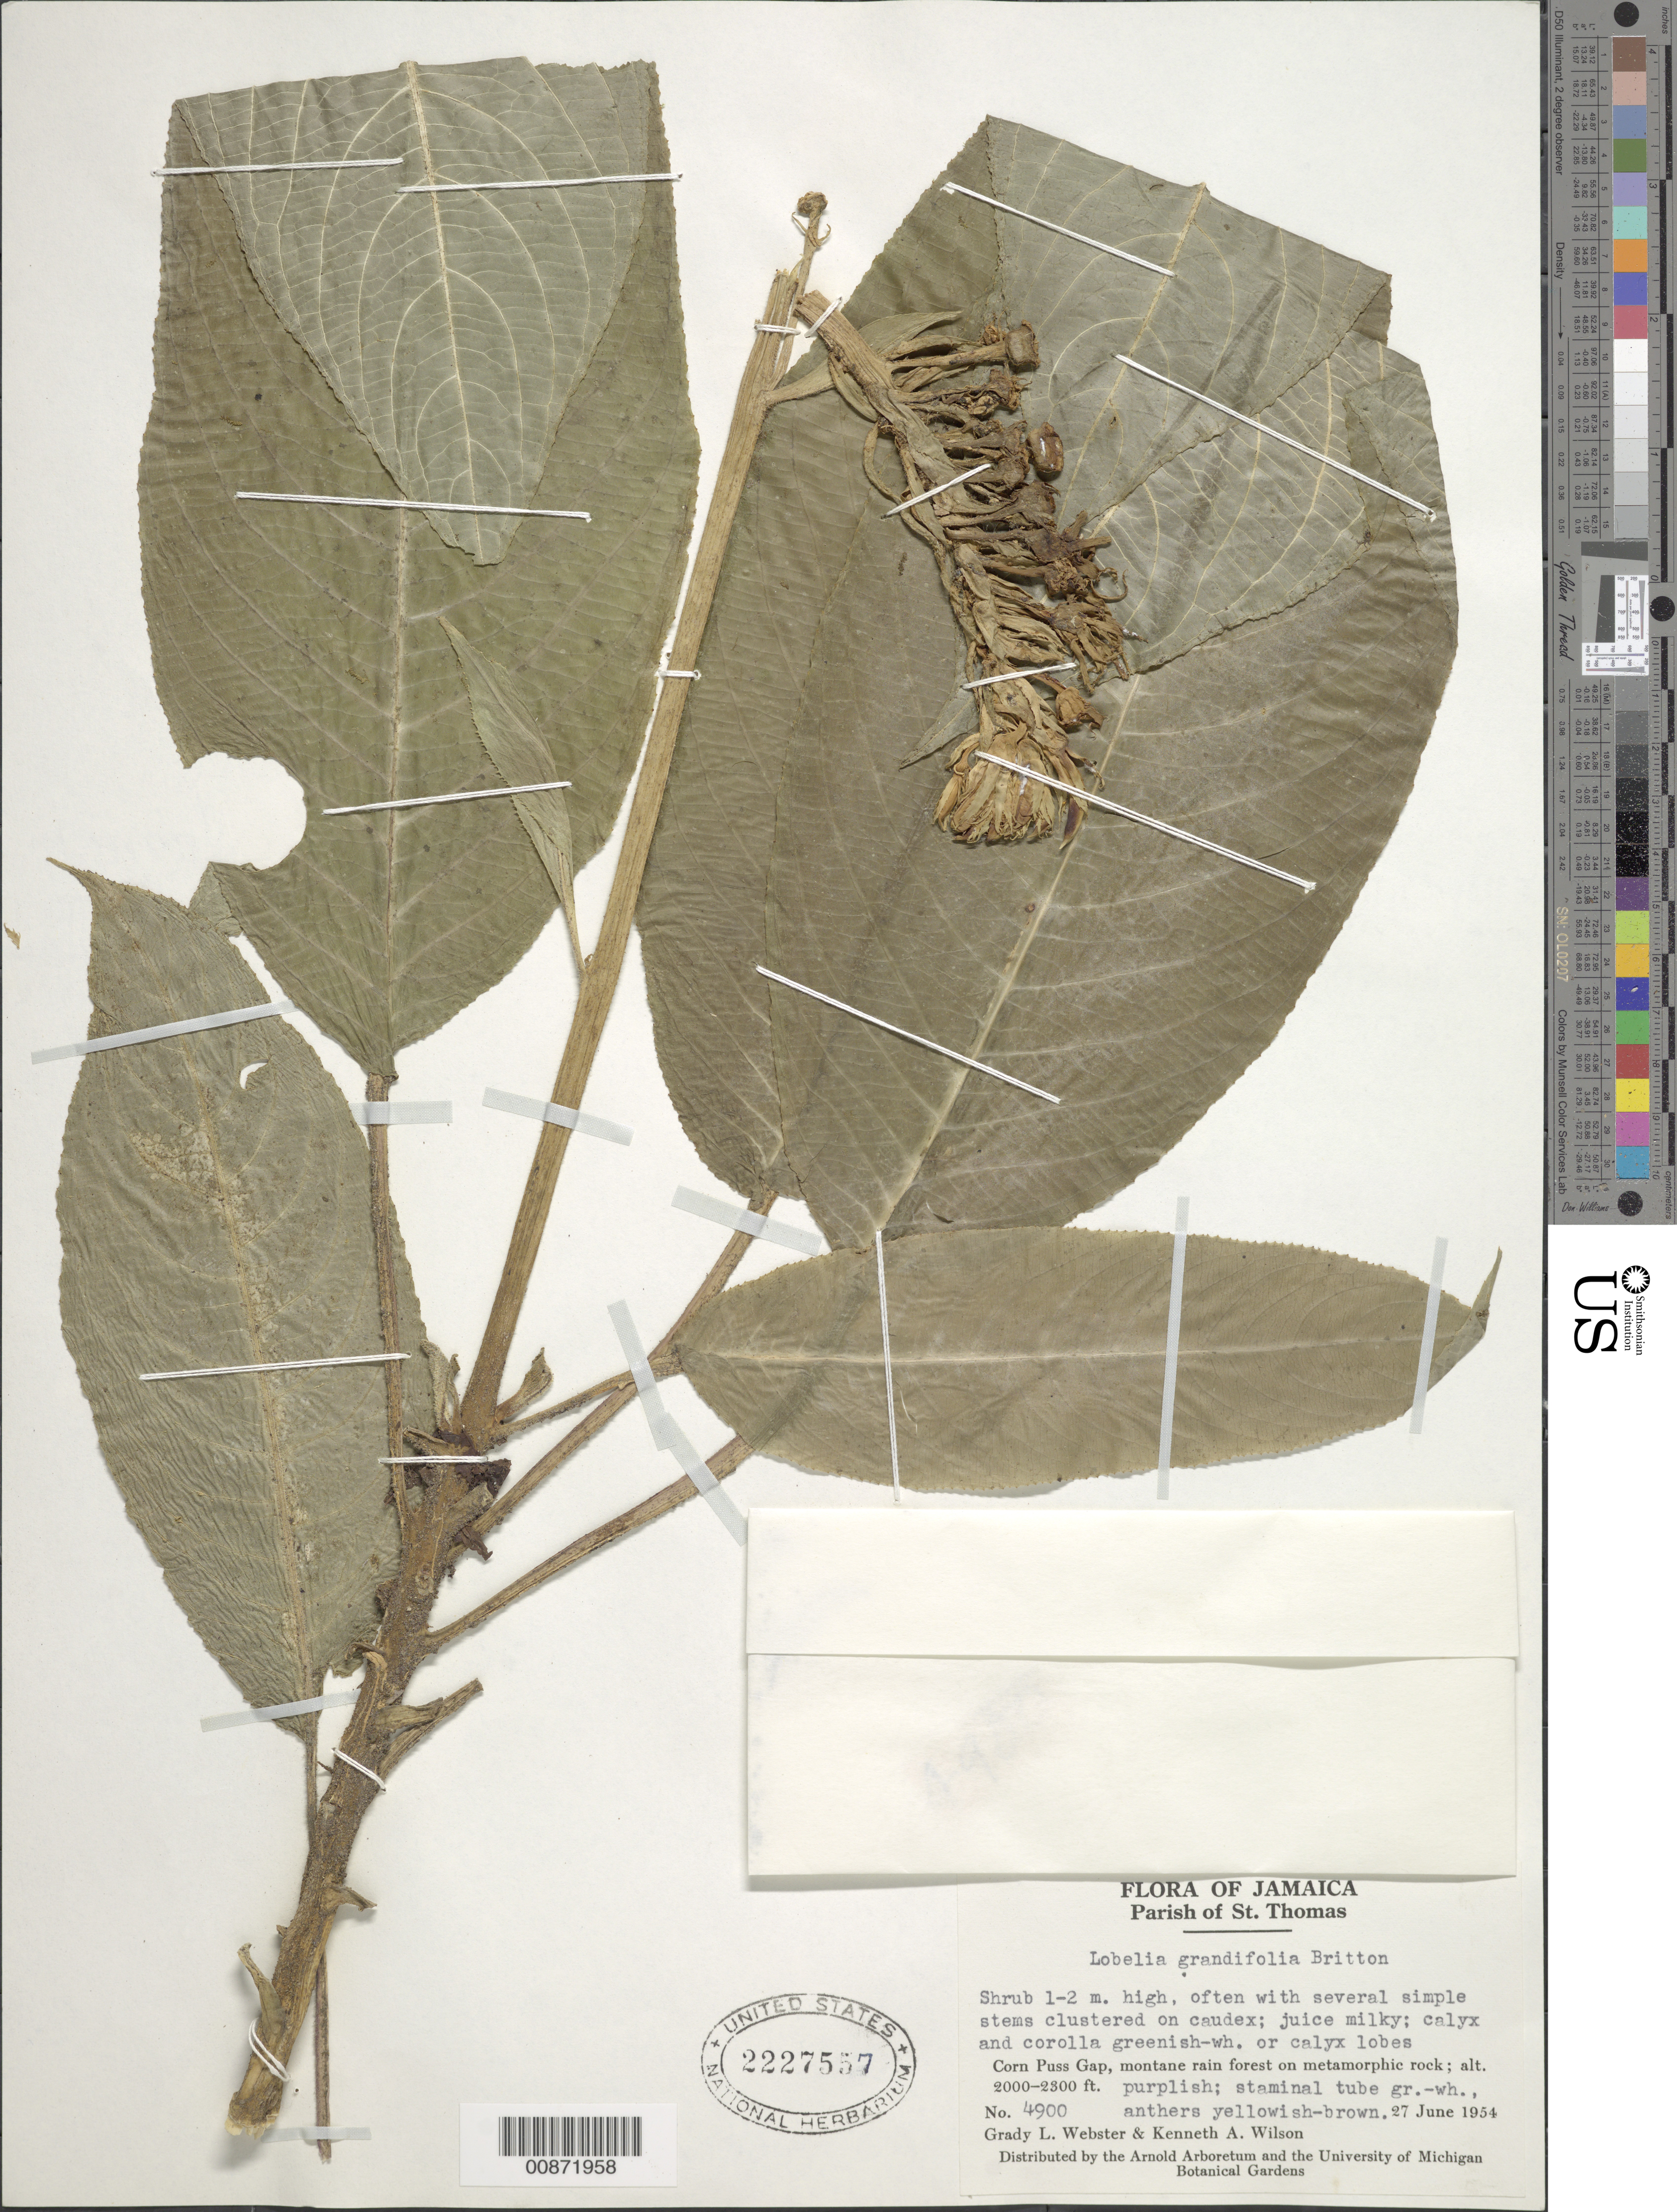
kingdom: Plantae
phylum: Tracheophyta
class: Magnoliopsida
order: Asterales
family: Campanulaceae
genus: Lobelia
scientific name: Lobelia grandifolia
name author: Britton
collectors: G. L. Webster & K. A. Wilson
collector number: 4900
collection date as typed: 27 Jun 1954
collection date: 1954-06-27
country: Jamaica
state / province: Saint Thomas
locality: Corn Puss Gap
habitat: Montane rainforest on metamorphic rock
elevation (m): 610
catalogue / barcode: US 2227557